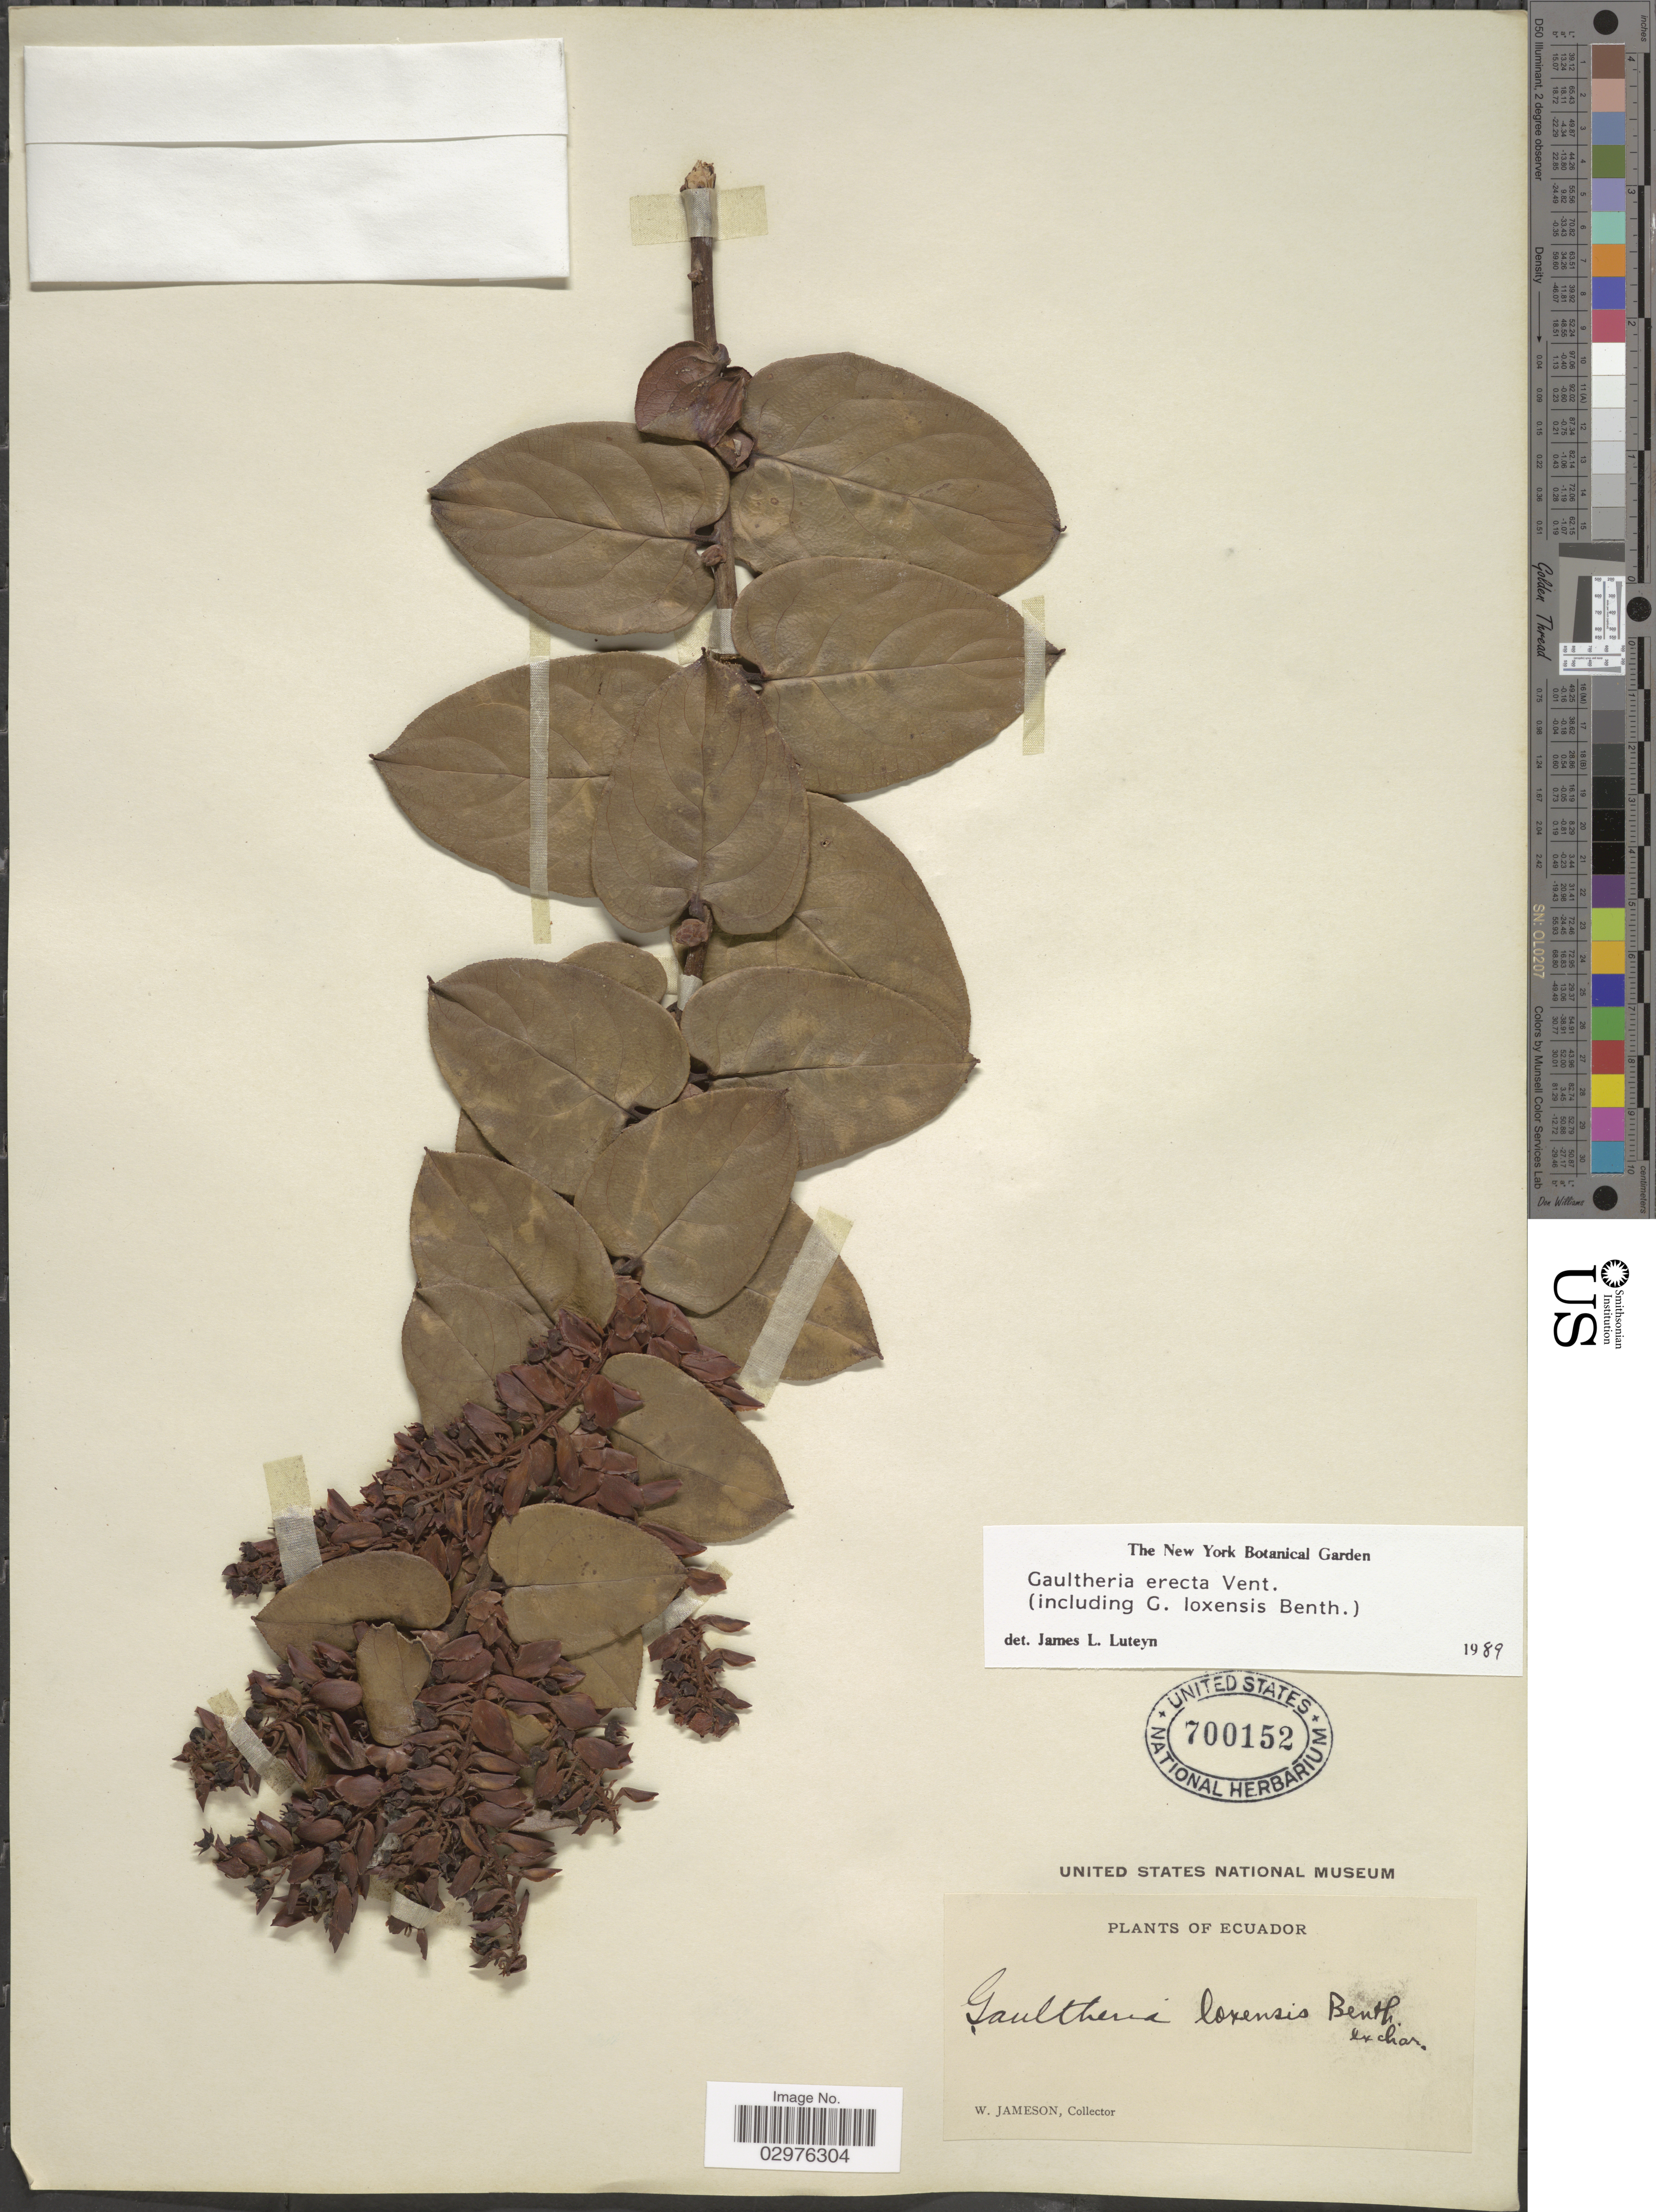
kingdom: Plantae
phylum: Tracheophyta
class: Magnoliopsida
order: Ericales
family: Ericaceae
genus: Gaultheria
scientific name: Gaultheria erecta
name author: Vent.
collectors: W. Jameson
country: Ecuador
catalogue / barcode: US 700152